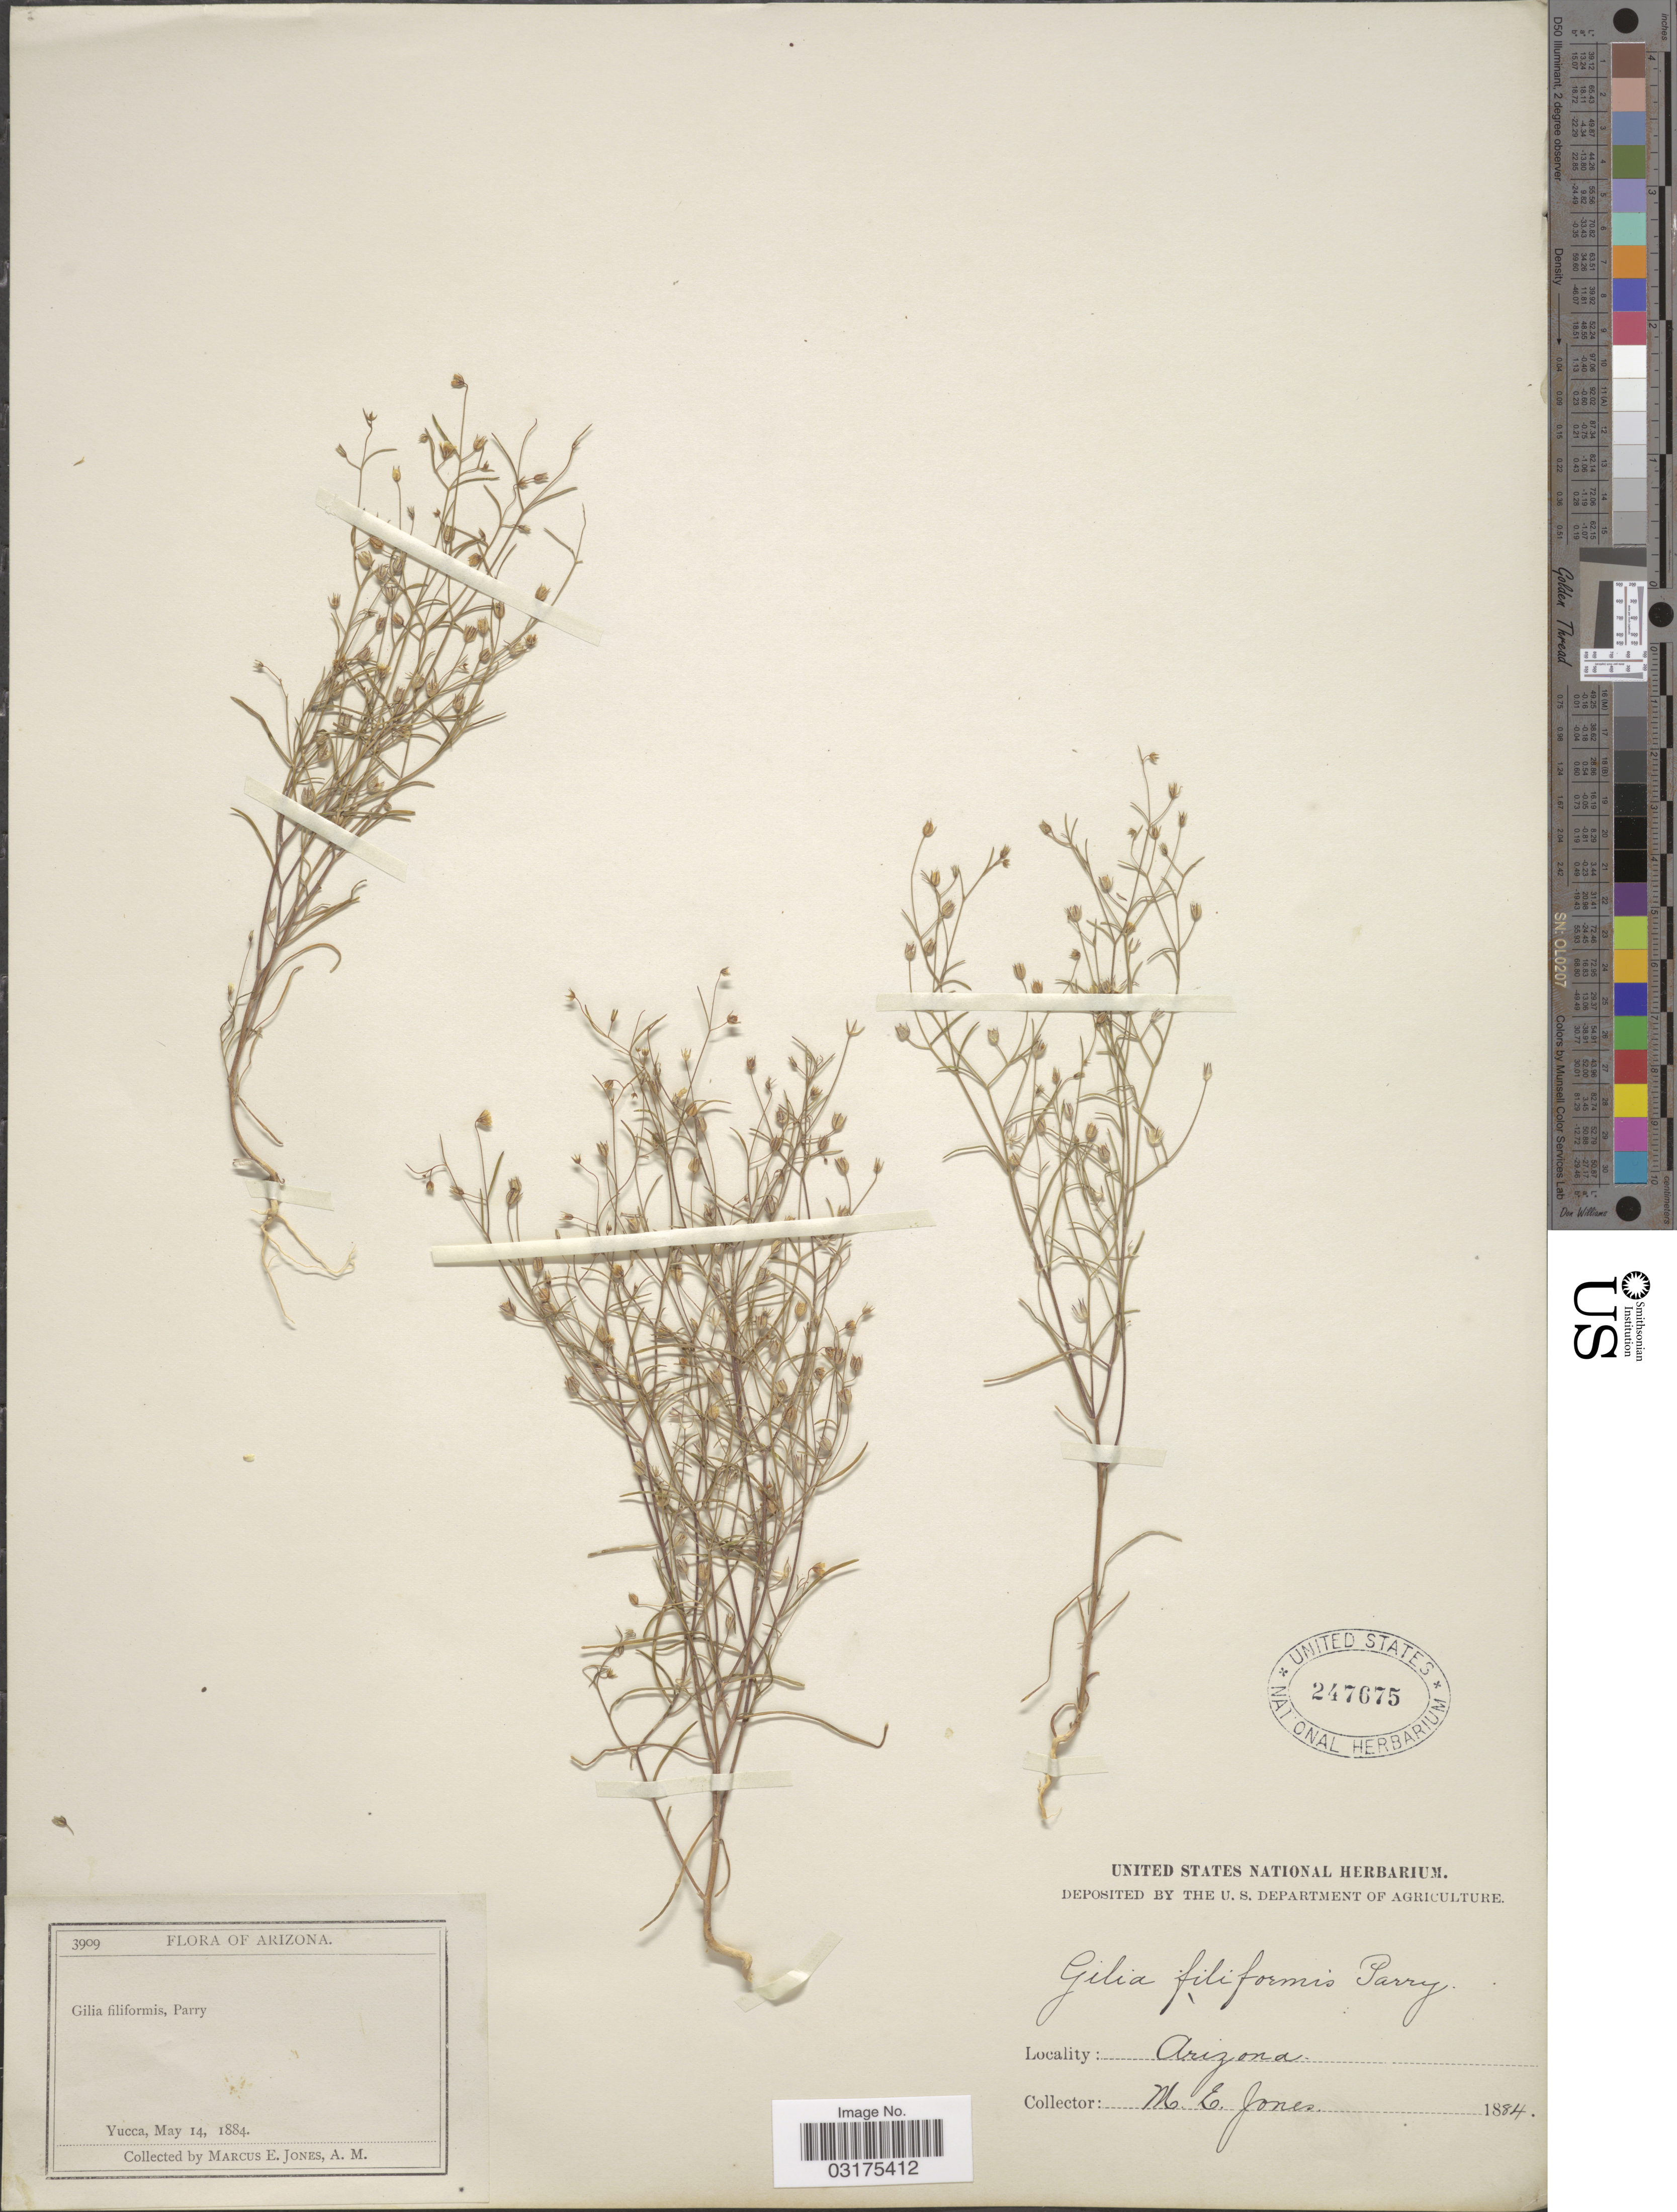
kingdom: Plantae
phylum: Tracheophyta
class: Magnoliopsida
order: Ericales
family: Polemoniaceae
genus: Linanthus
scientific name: Linanthus filiformis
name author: (Parry ex A. Gray) J.M. Porter & L.A. Johnson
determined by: Strong, Mark T., (BOT), Smithsonian Institution - National Museum of Natural History (UNITED STATES)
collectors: M. E. Jones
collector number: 3909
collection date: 1884-05-14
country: United States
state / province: Arizona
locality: Yucca.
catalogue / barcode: US 247675